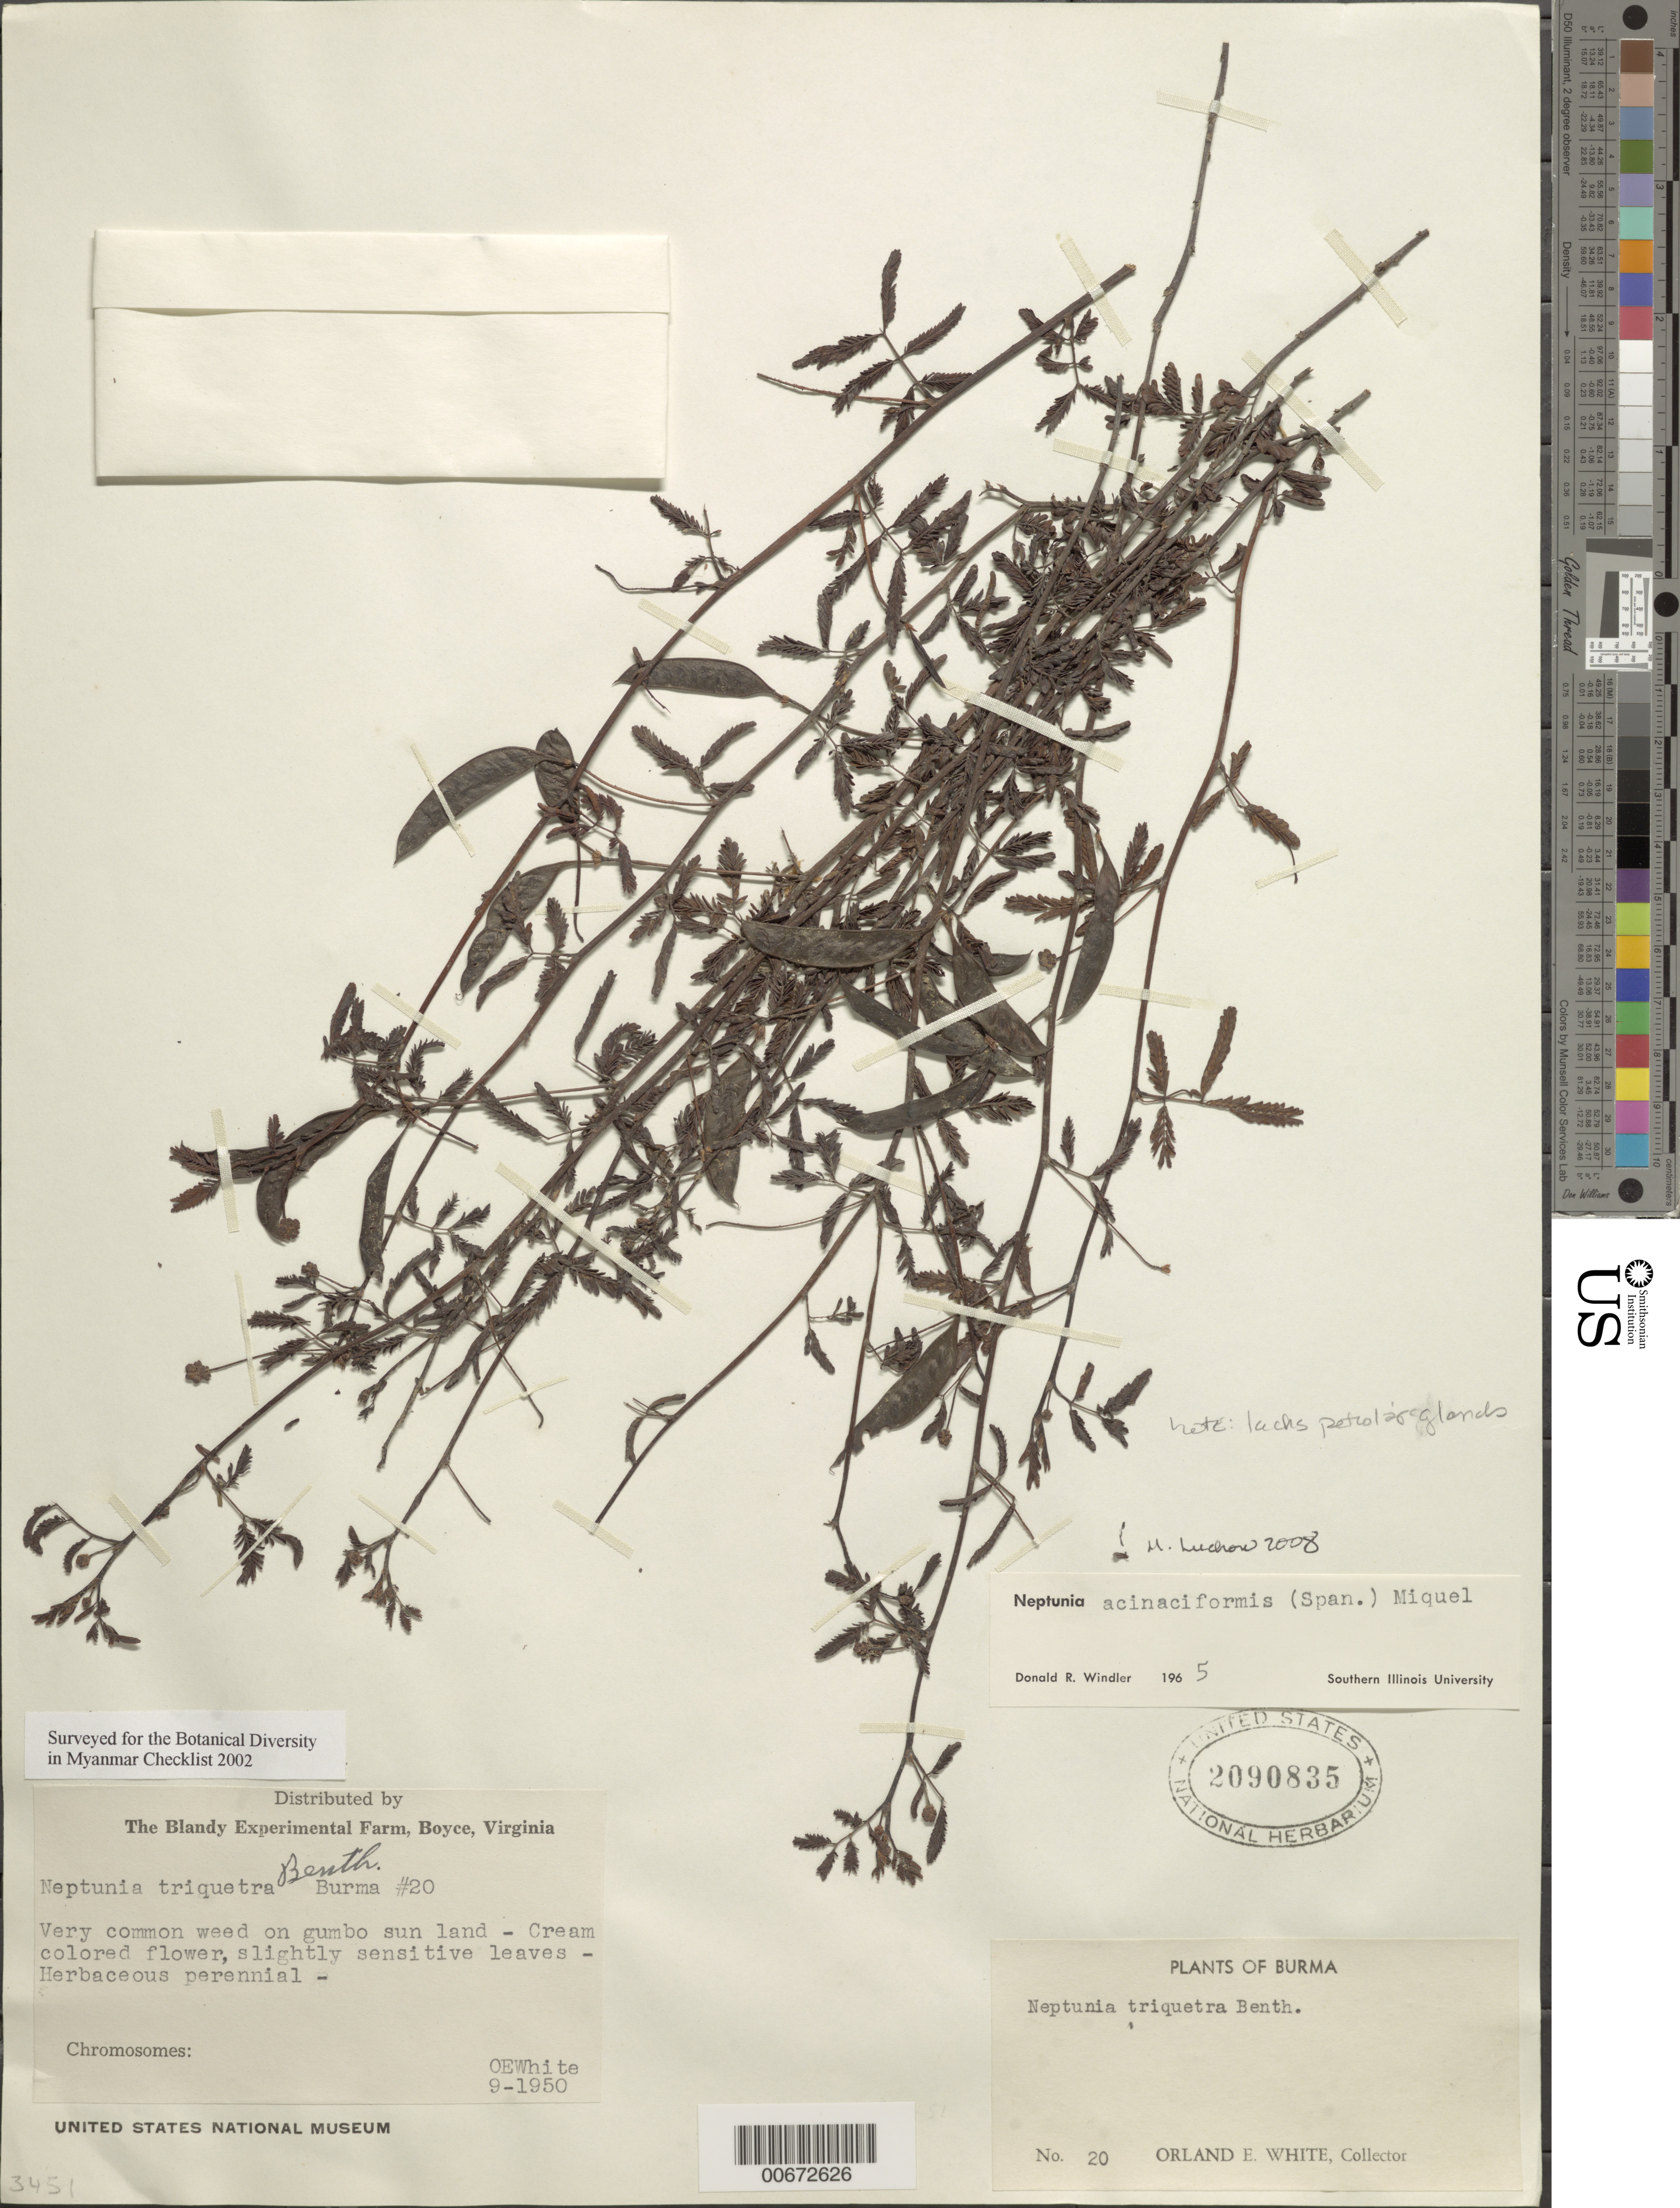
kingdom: Plantae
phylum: Tracheophyta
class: Magnoliopsida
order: Fabales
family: Fabaceae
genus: Neptunia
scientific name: Neptunia acinaciformis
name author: (Span.) Miq.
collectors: O. E. White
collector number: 20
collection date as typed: Sep 1950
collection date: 1950-09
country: Myanmar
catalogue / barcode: US 2090835